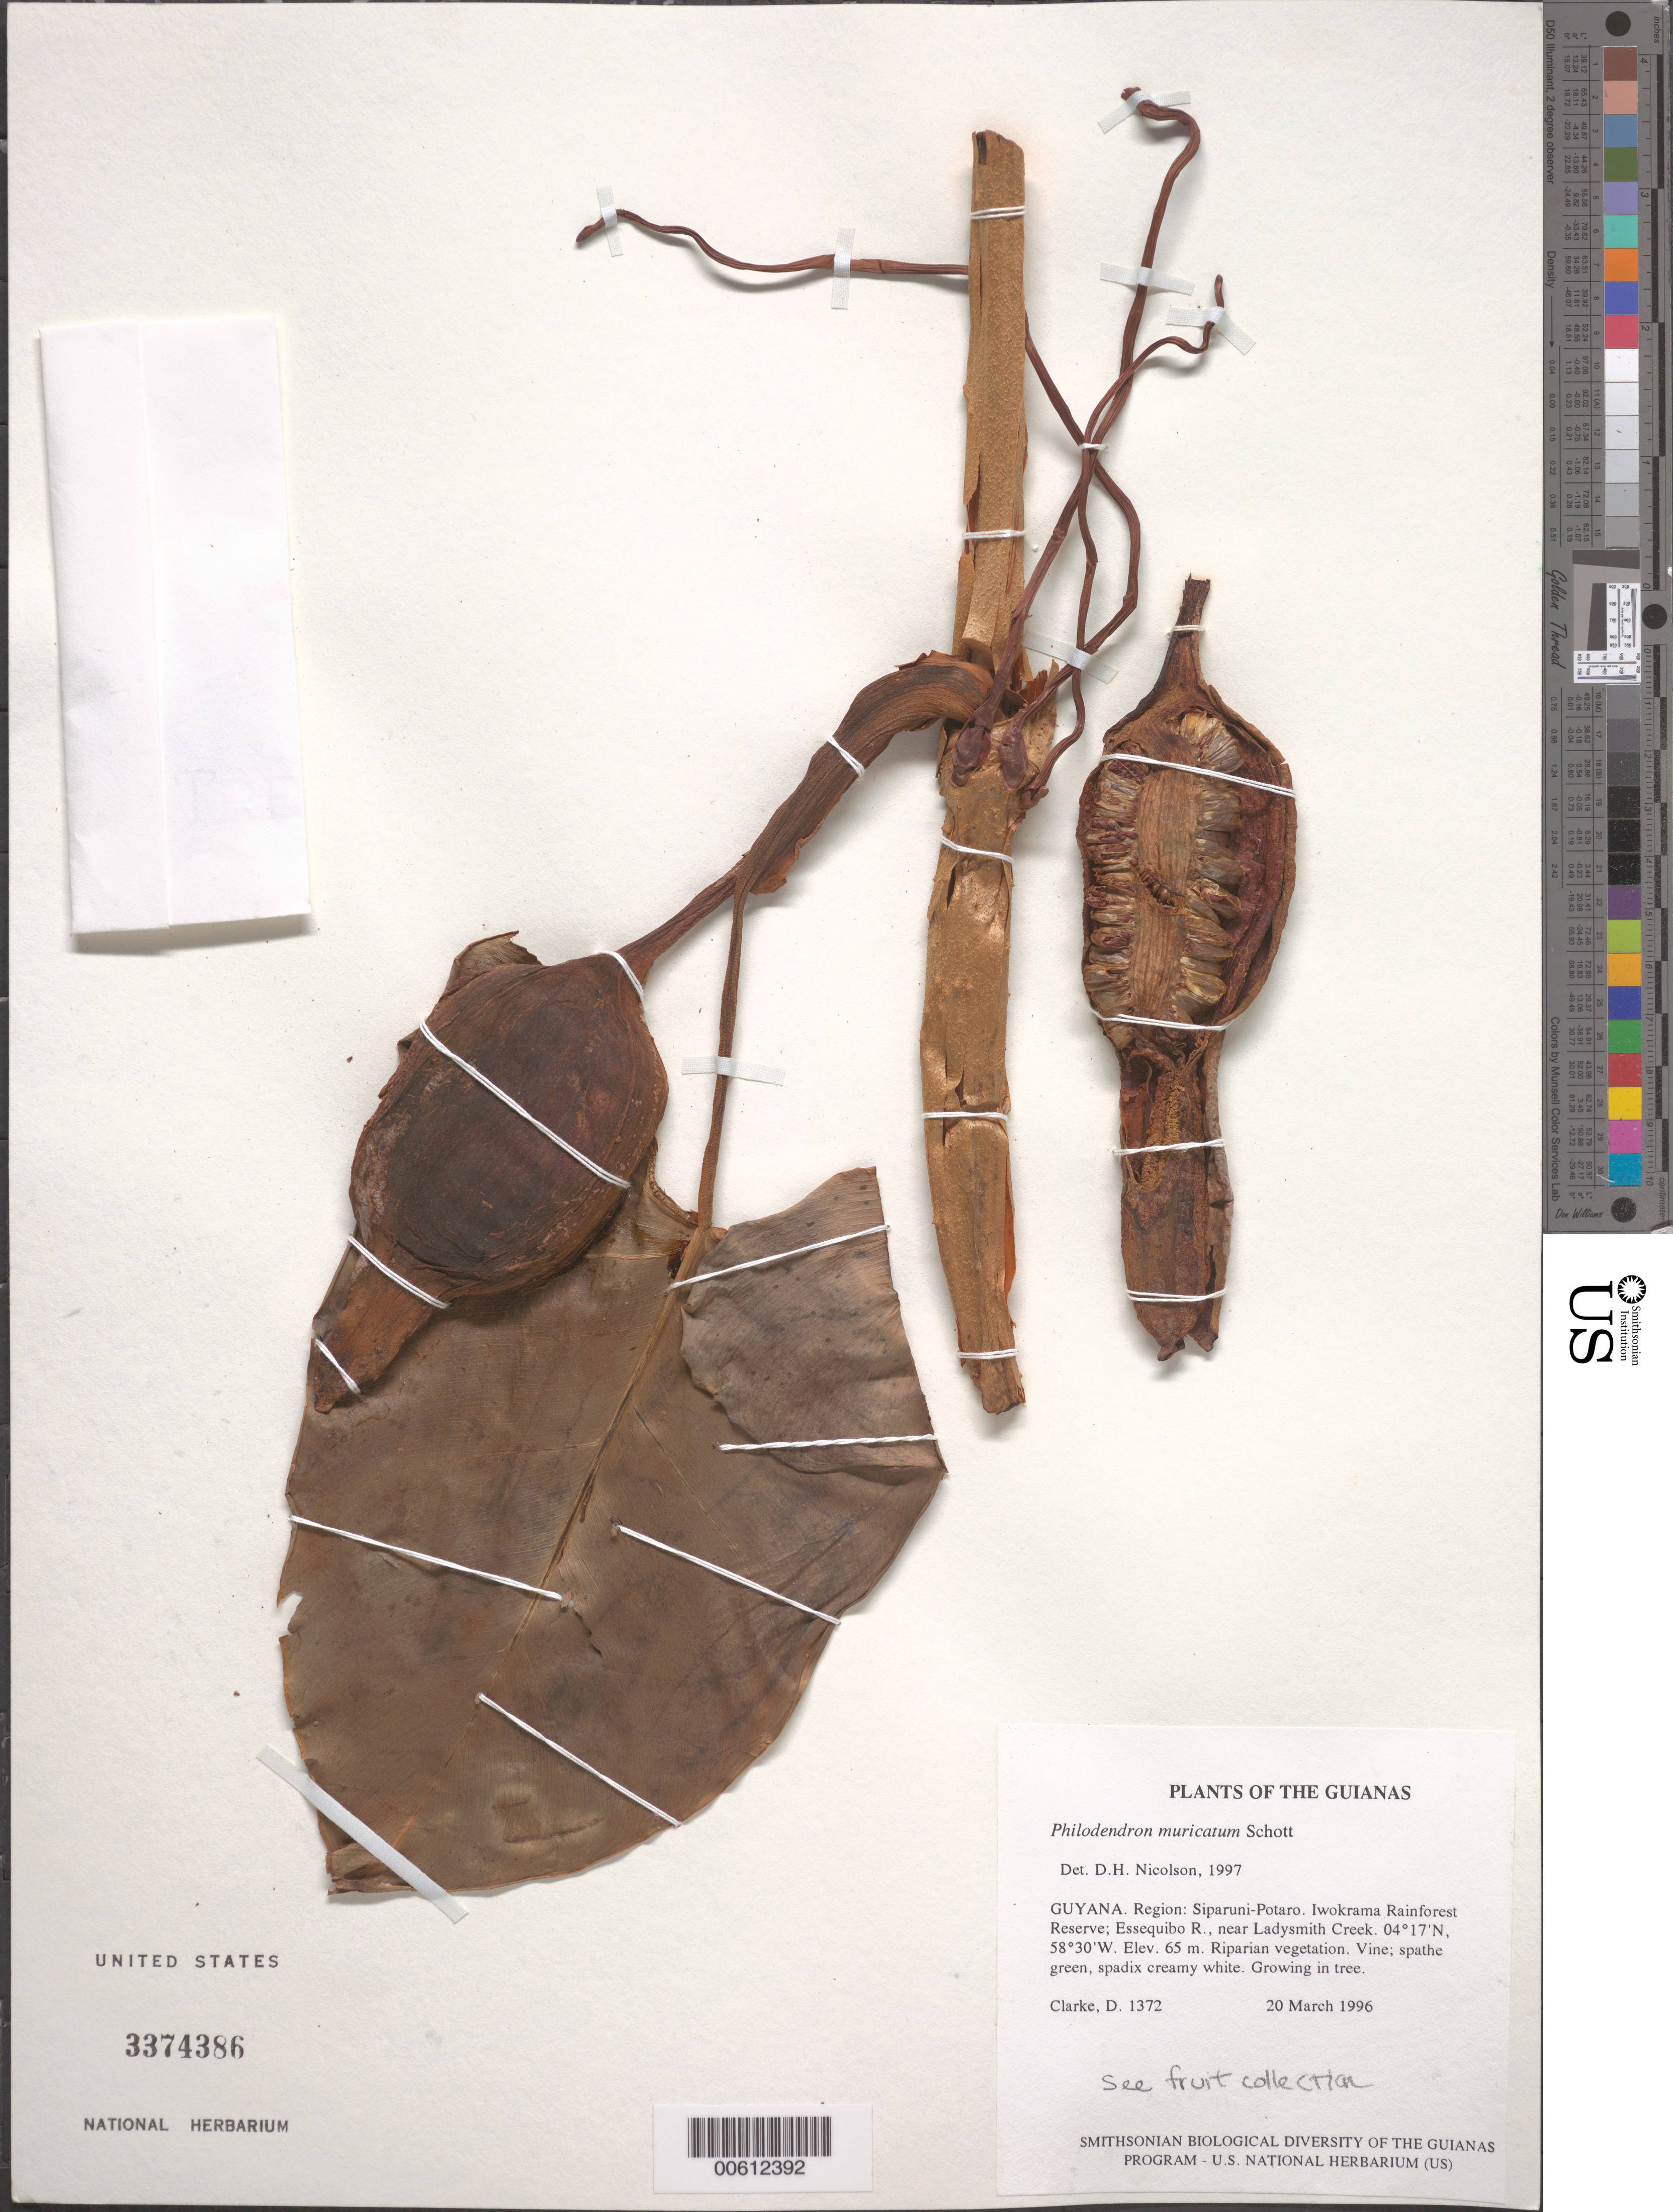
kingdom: Plantae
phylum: Tracheophyta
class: Liliopsida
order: Alismatales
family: Araceae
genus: Philodendron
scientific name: Philodendron muricatum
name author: Willd. ex Schott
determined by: Nicolson, Dan H.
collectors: H. D. Clarke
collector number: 1372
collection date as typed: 20 March 1996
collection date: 1996-03-20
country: Guyana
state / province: Potaro-Siparuni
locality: Iwokrama Rainforest Reserve; Essequibo R., near Ladysmith Creek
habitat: Riparian vegetation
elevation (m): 65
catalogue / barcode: US 3374386